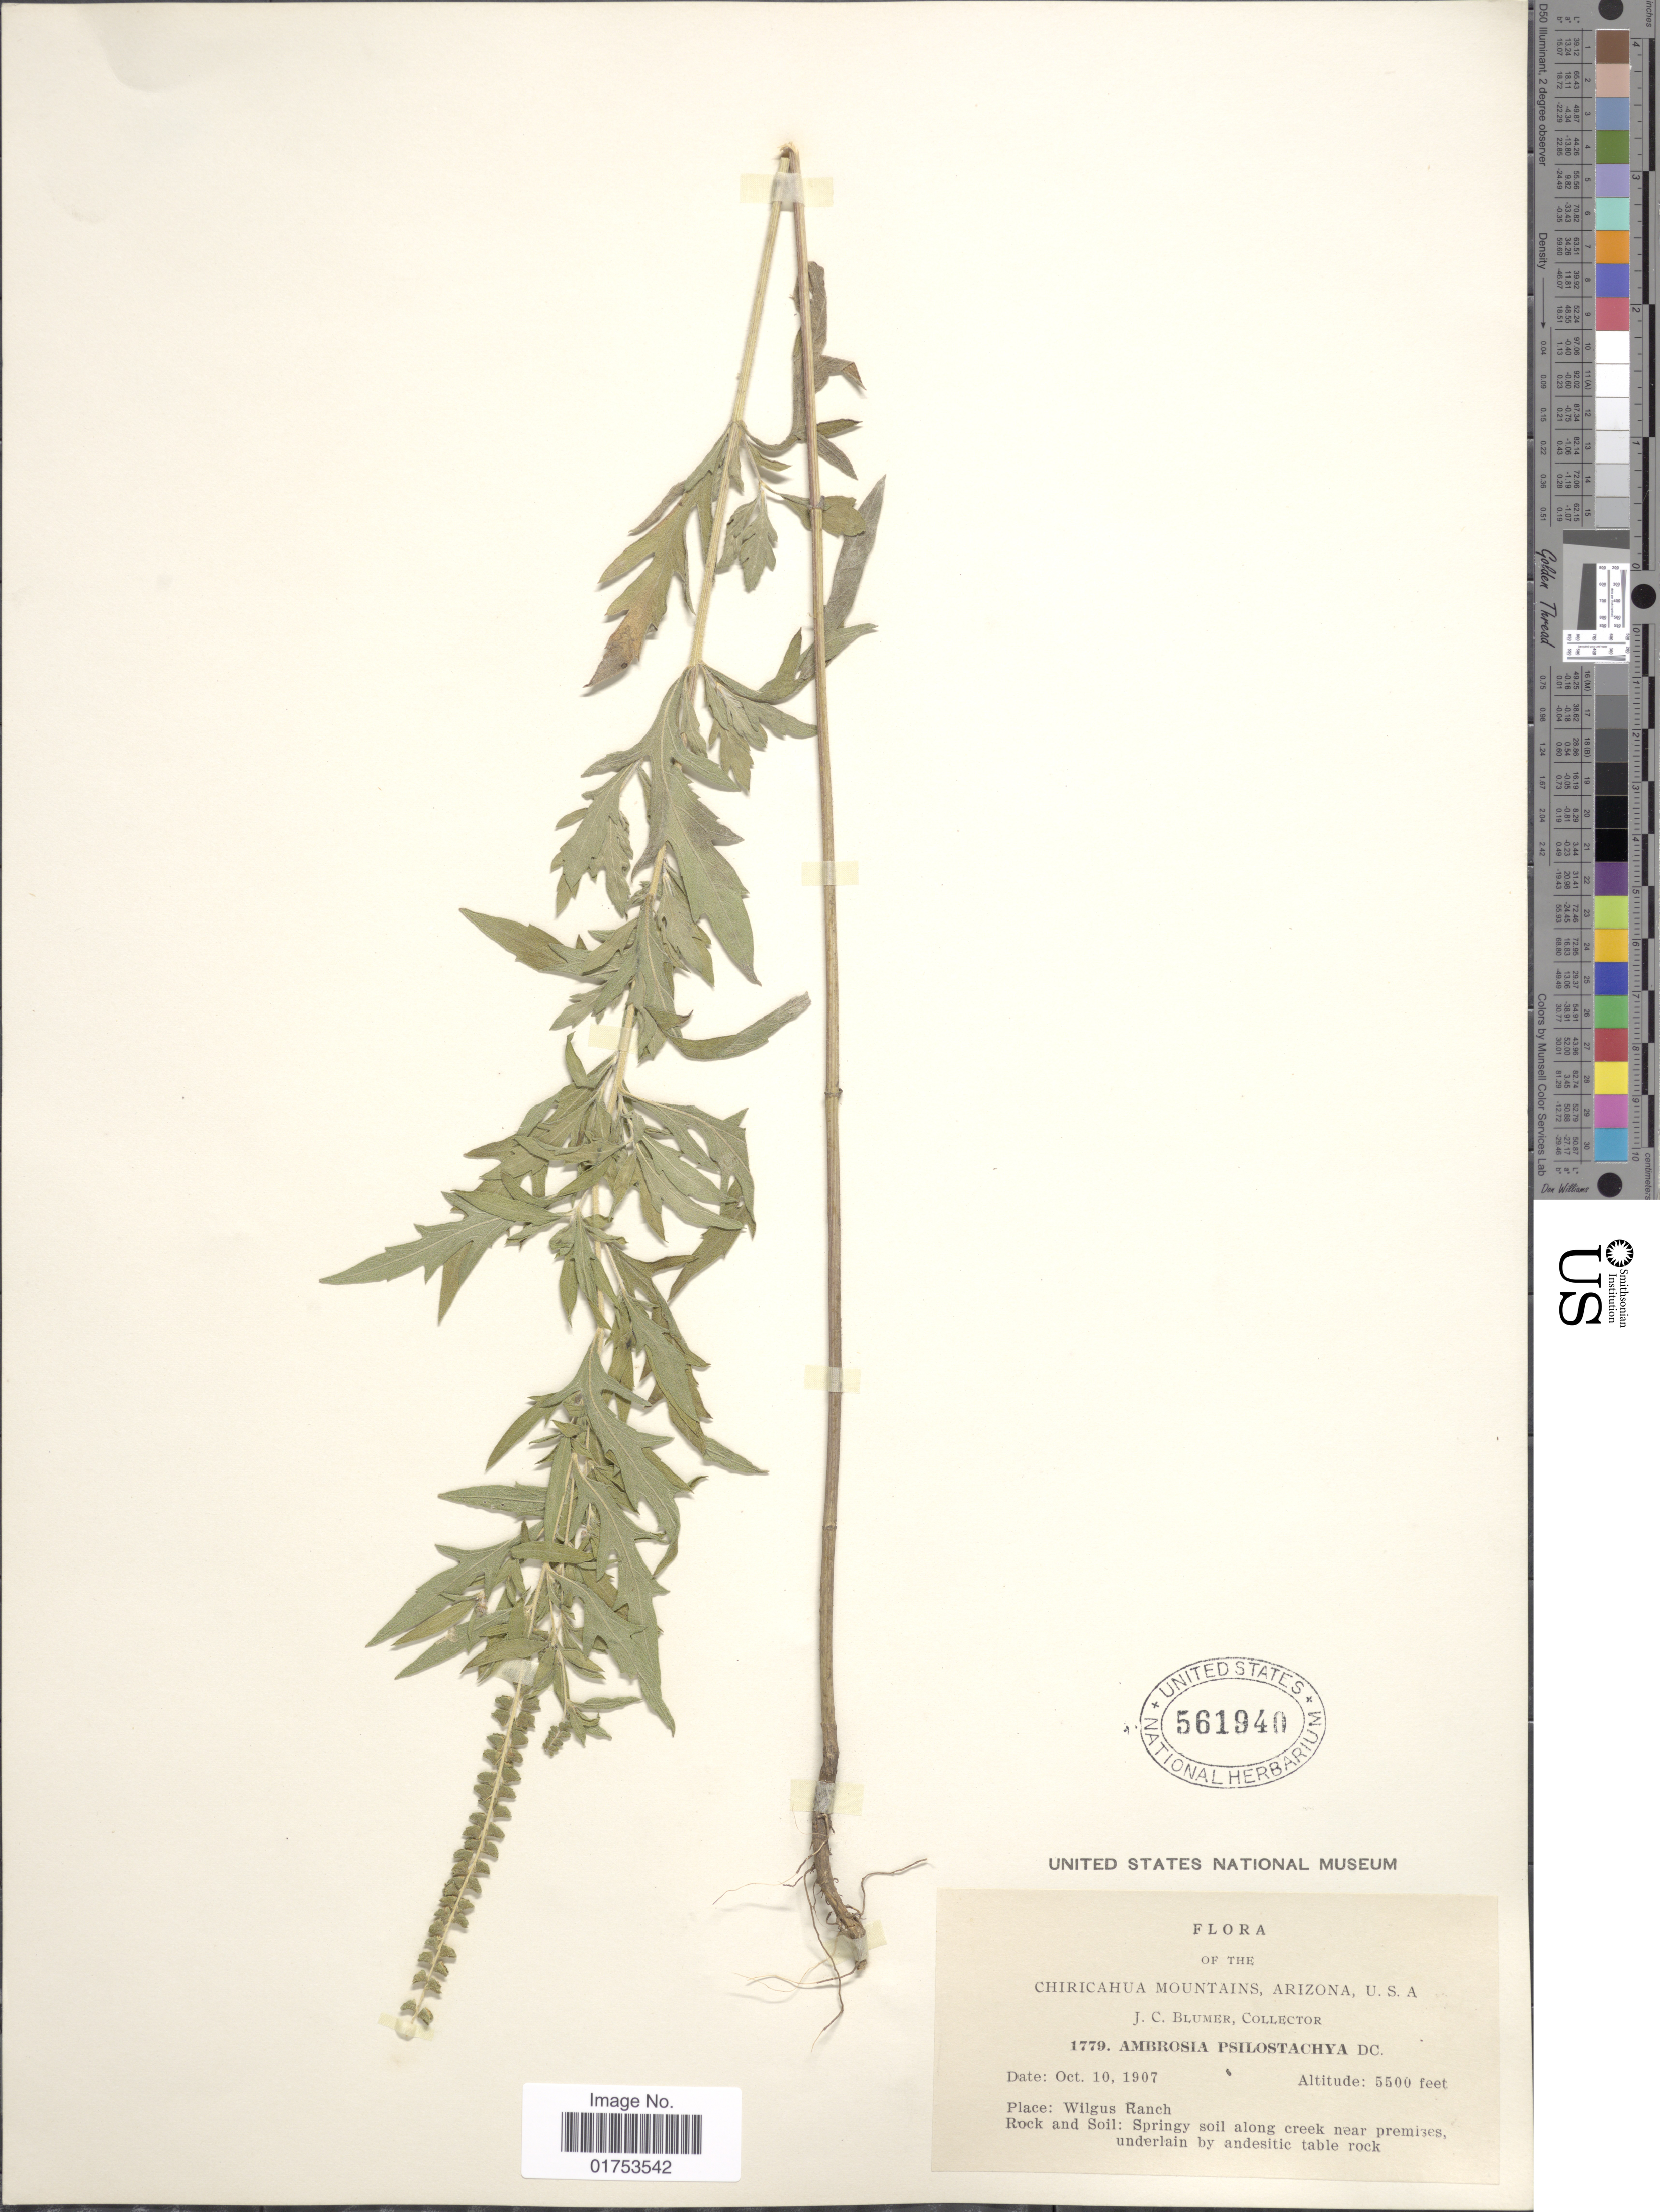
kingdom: Plantae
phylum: Tracheophyta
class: Magnoliopsida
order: Asterales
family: Asteraceae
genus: Ambrosia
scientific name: Ambrosia psilostachya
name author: DC.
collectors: J. C. Blumer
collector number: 1779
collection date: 1907-10-10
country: United States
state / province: Arizona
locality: Chiricahua Mountains, Wilgus Ranch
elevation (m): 1676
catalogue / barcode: US 561940